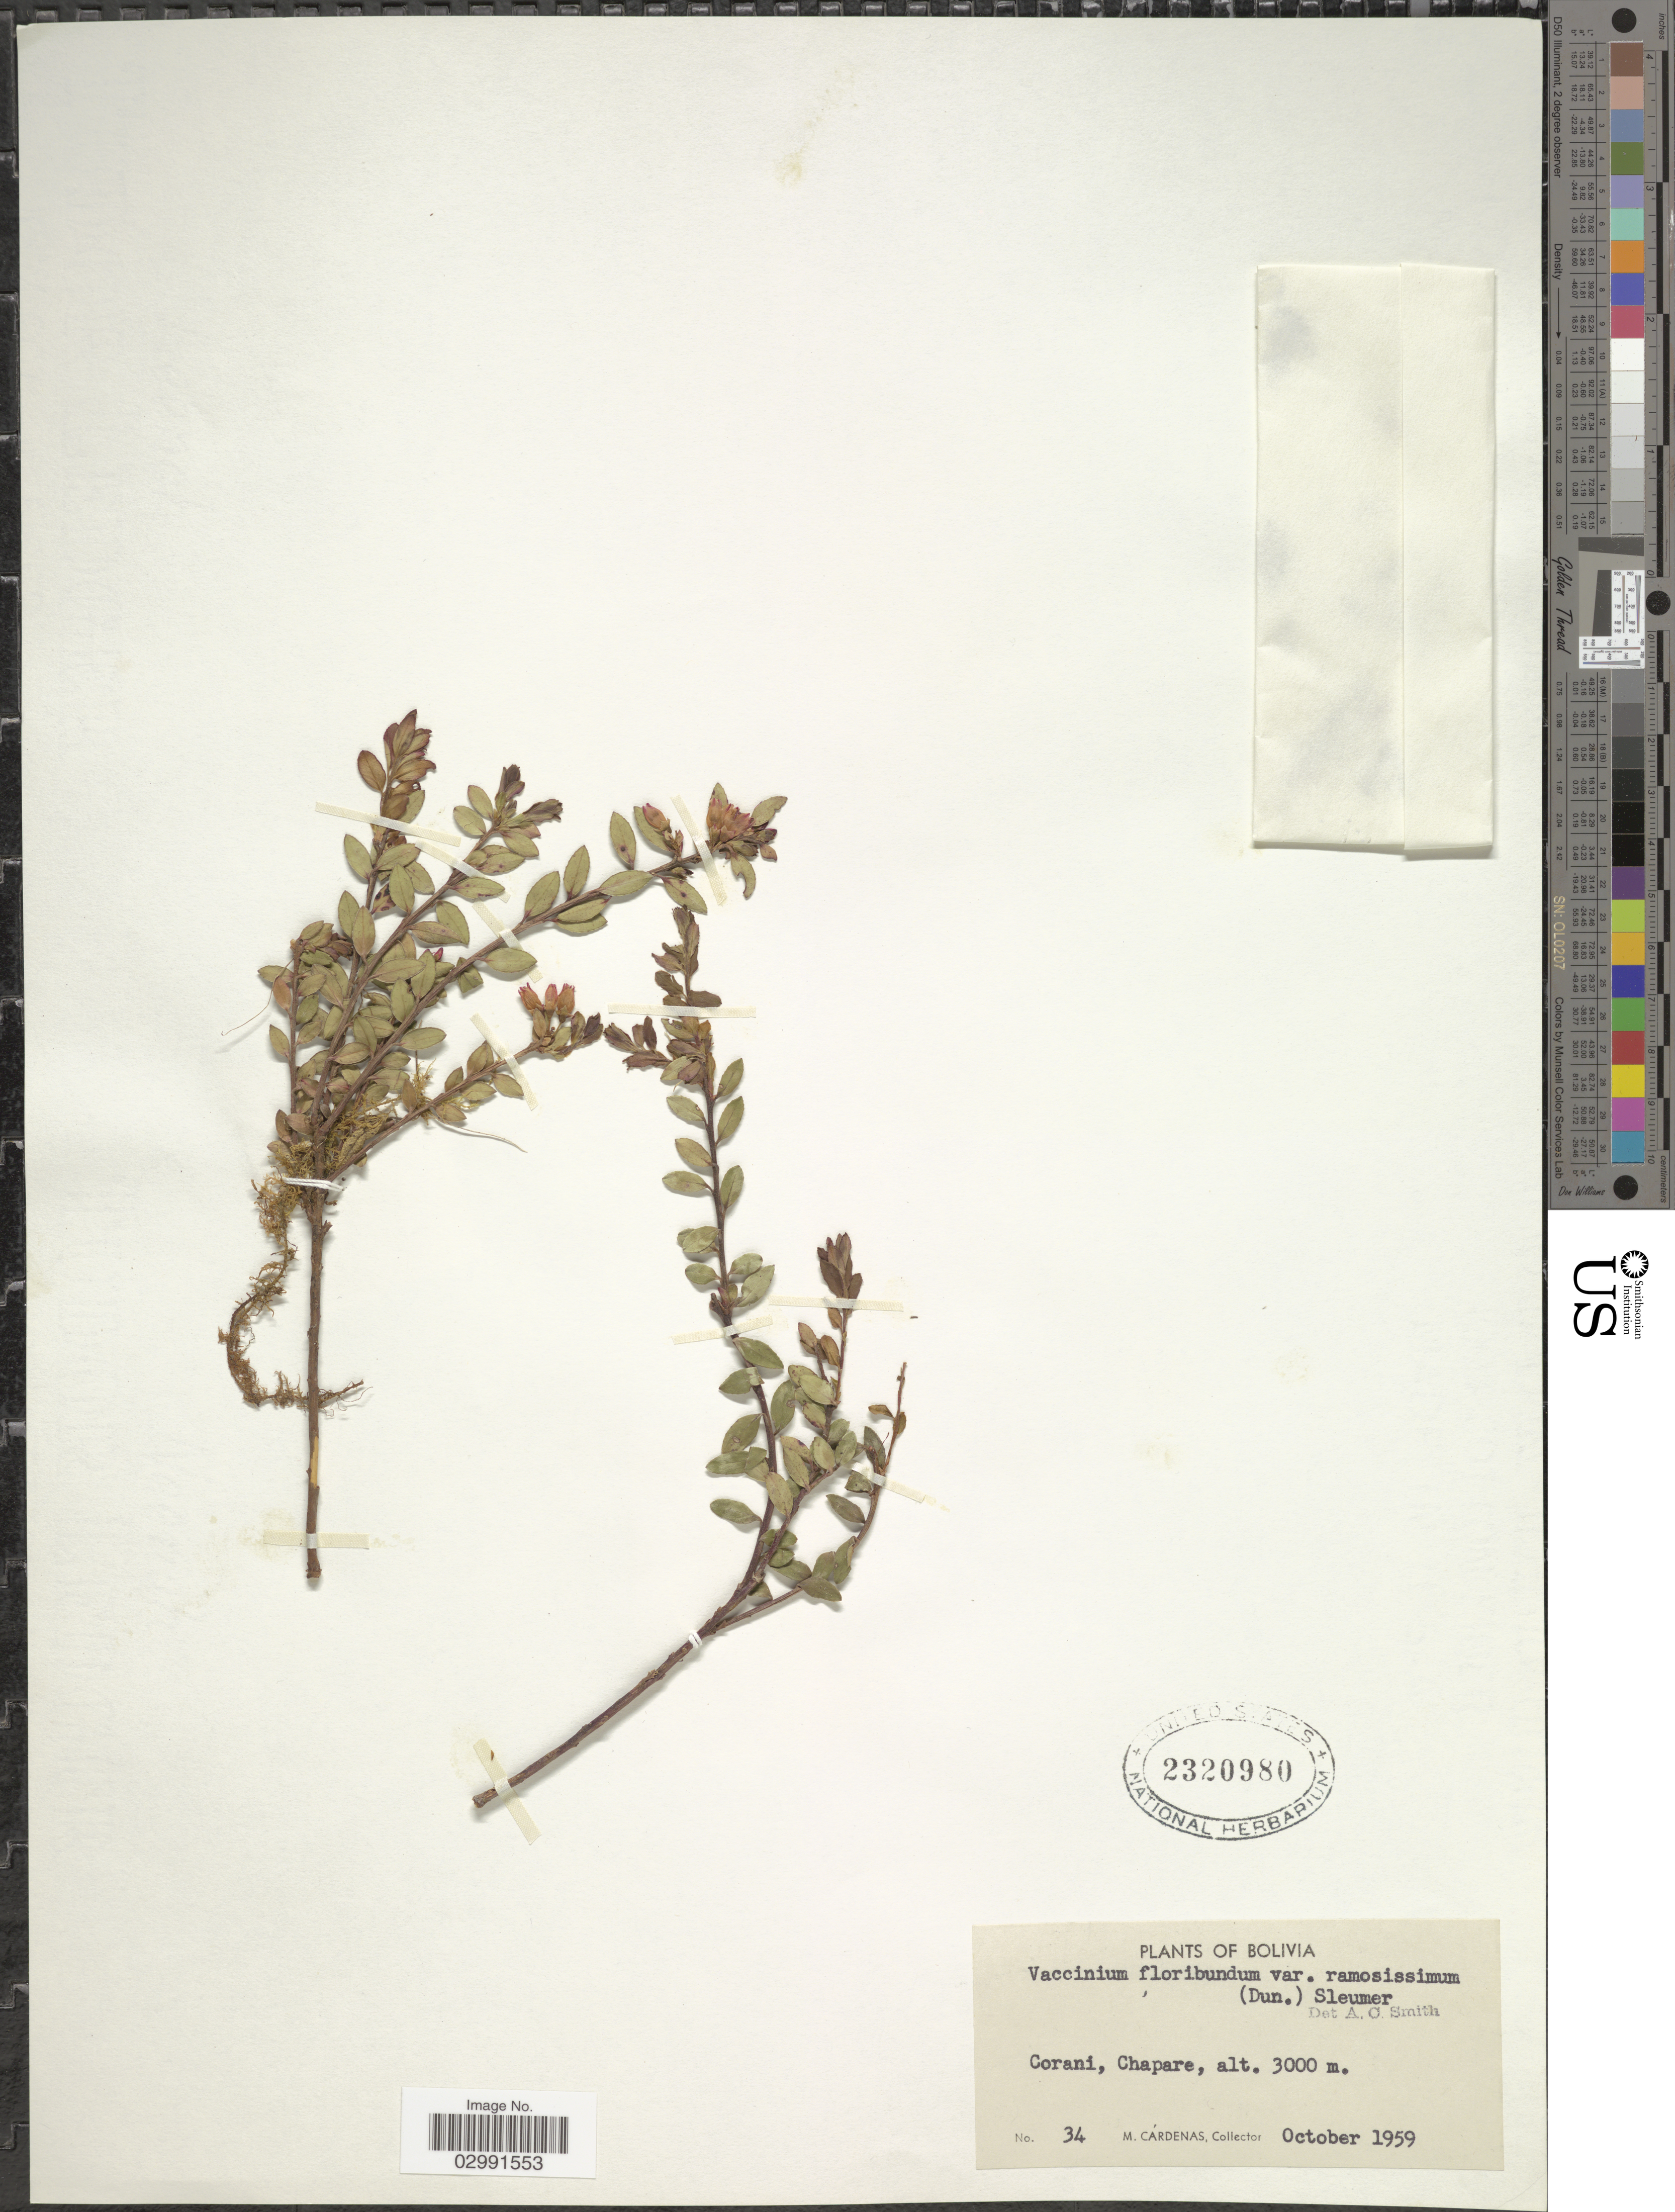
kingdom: Plantae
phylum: Tracheophyta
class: Magnoliopsida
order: Ericales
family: Ericaceae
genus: Vaccinium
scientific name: Vaccinium floribundum var. ramosissimum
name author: Kunth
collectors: M. Cárdenas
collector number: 34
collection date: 1959-10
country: Bolivia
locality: Corani, Chapare.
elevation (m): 3000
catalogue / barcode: US 2320980